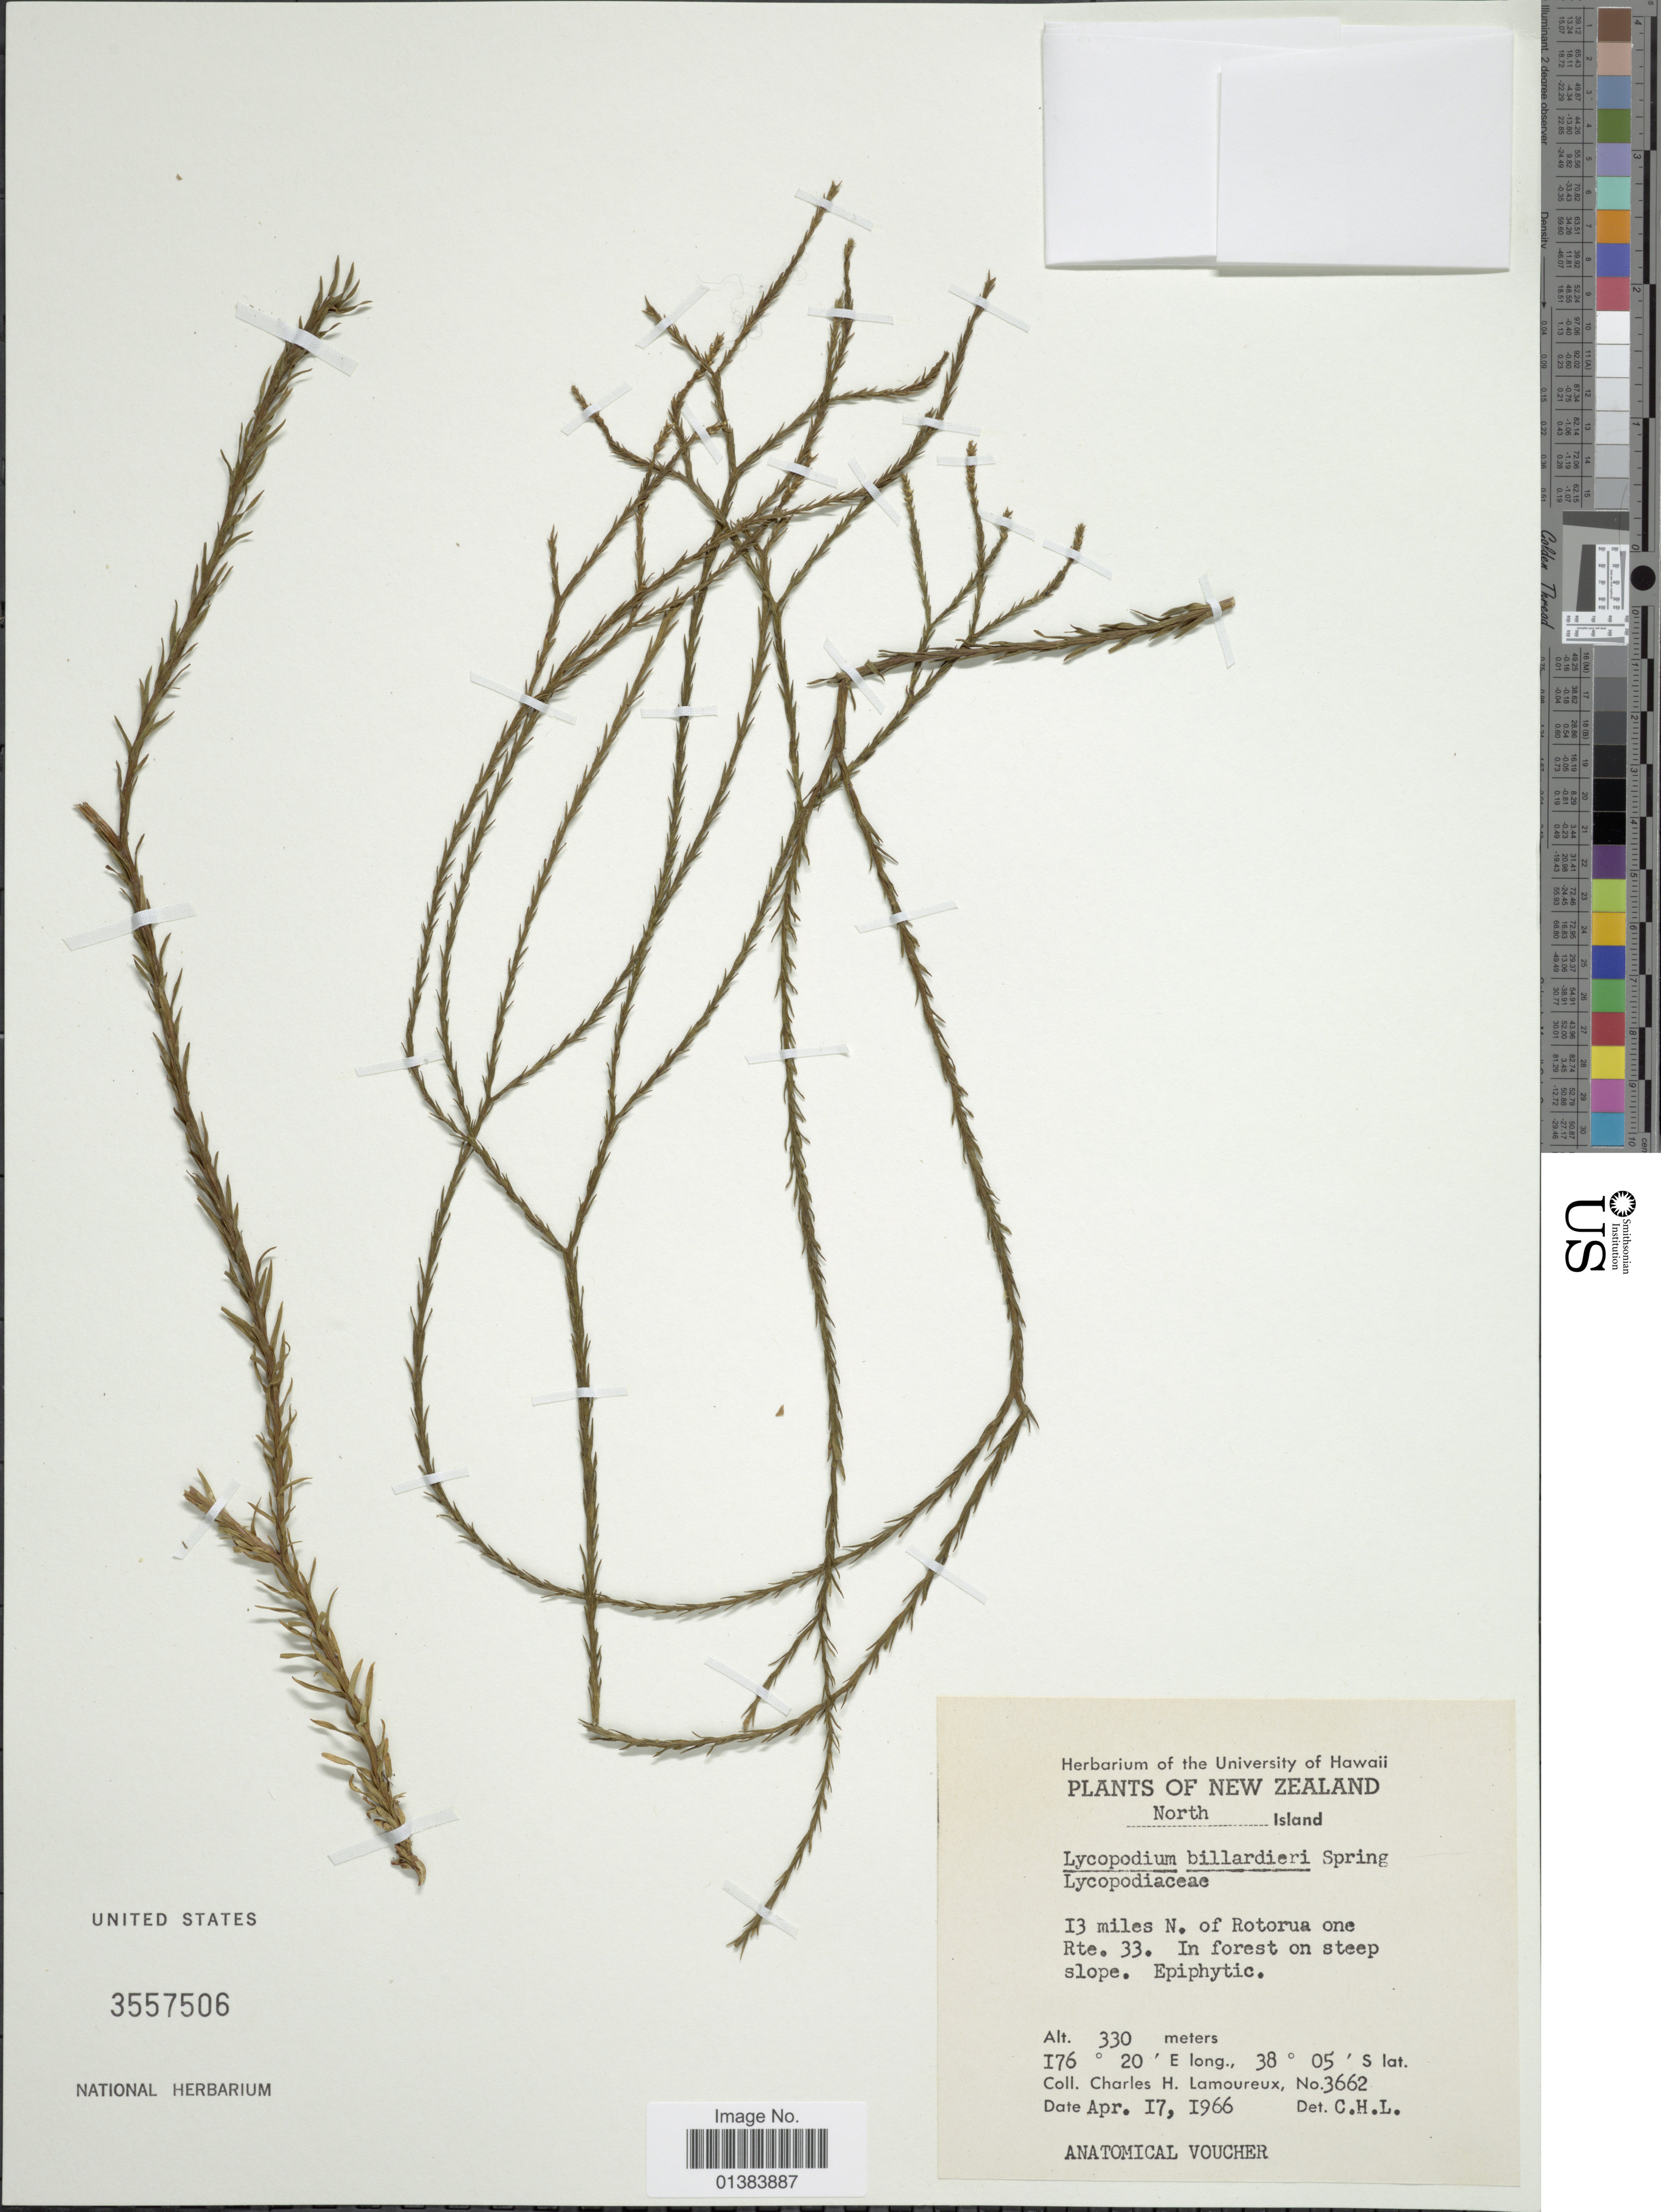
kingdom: Plantae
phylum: Tracheophyta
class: Lycopodiopsida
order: Lycopodiales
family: Lycopodiaceae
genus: Phlegmariurus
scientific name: Phlegmariurus varius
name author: (R. Br.) A. R. Field & Bostock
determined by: Field, A. R.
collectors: C. H. Lamoureux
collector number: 3662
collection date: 1966-04-17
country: New Zealand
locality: North Island, 13 miles N. of Rotorua one Rte. 33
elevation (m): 330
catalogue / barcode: US 3557506